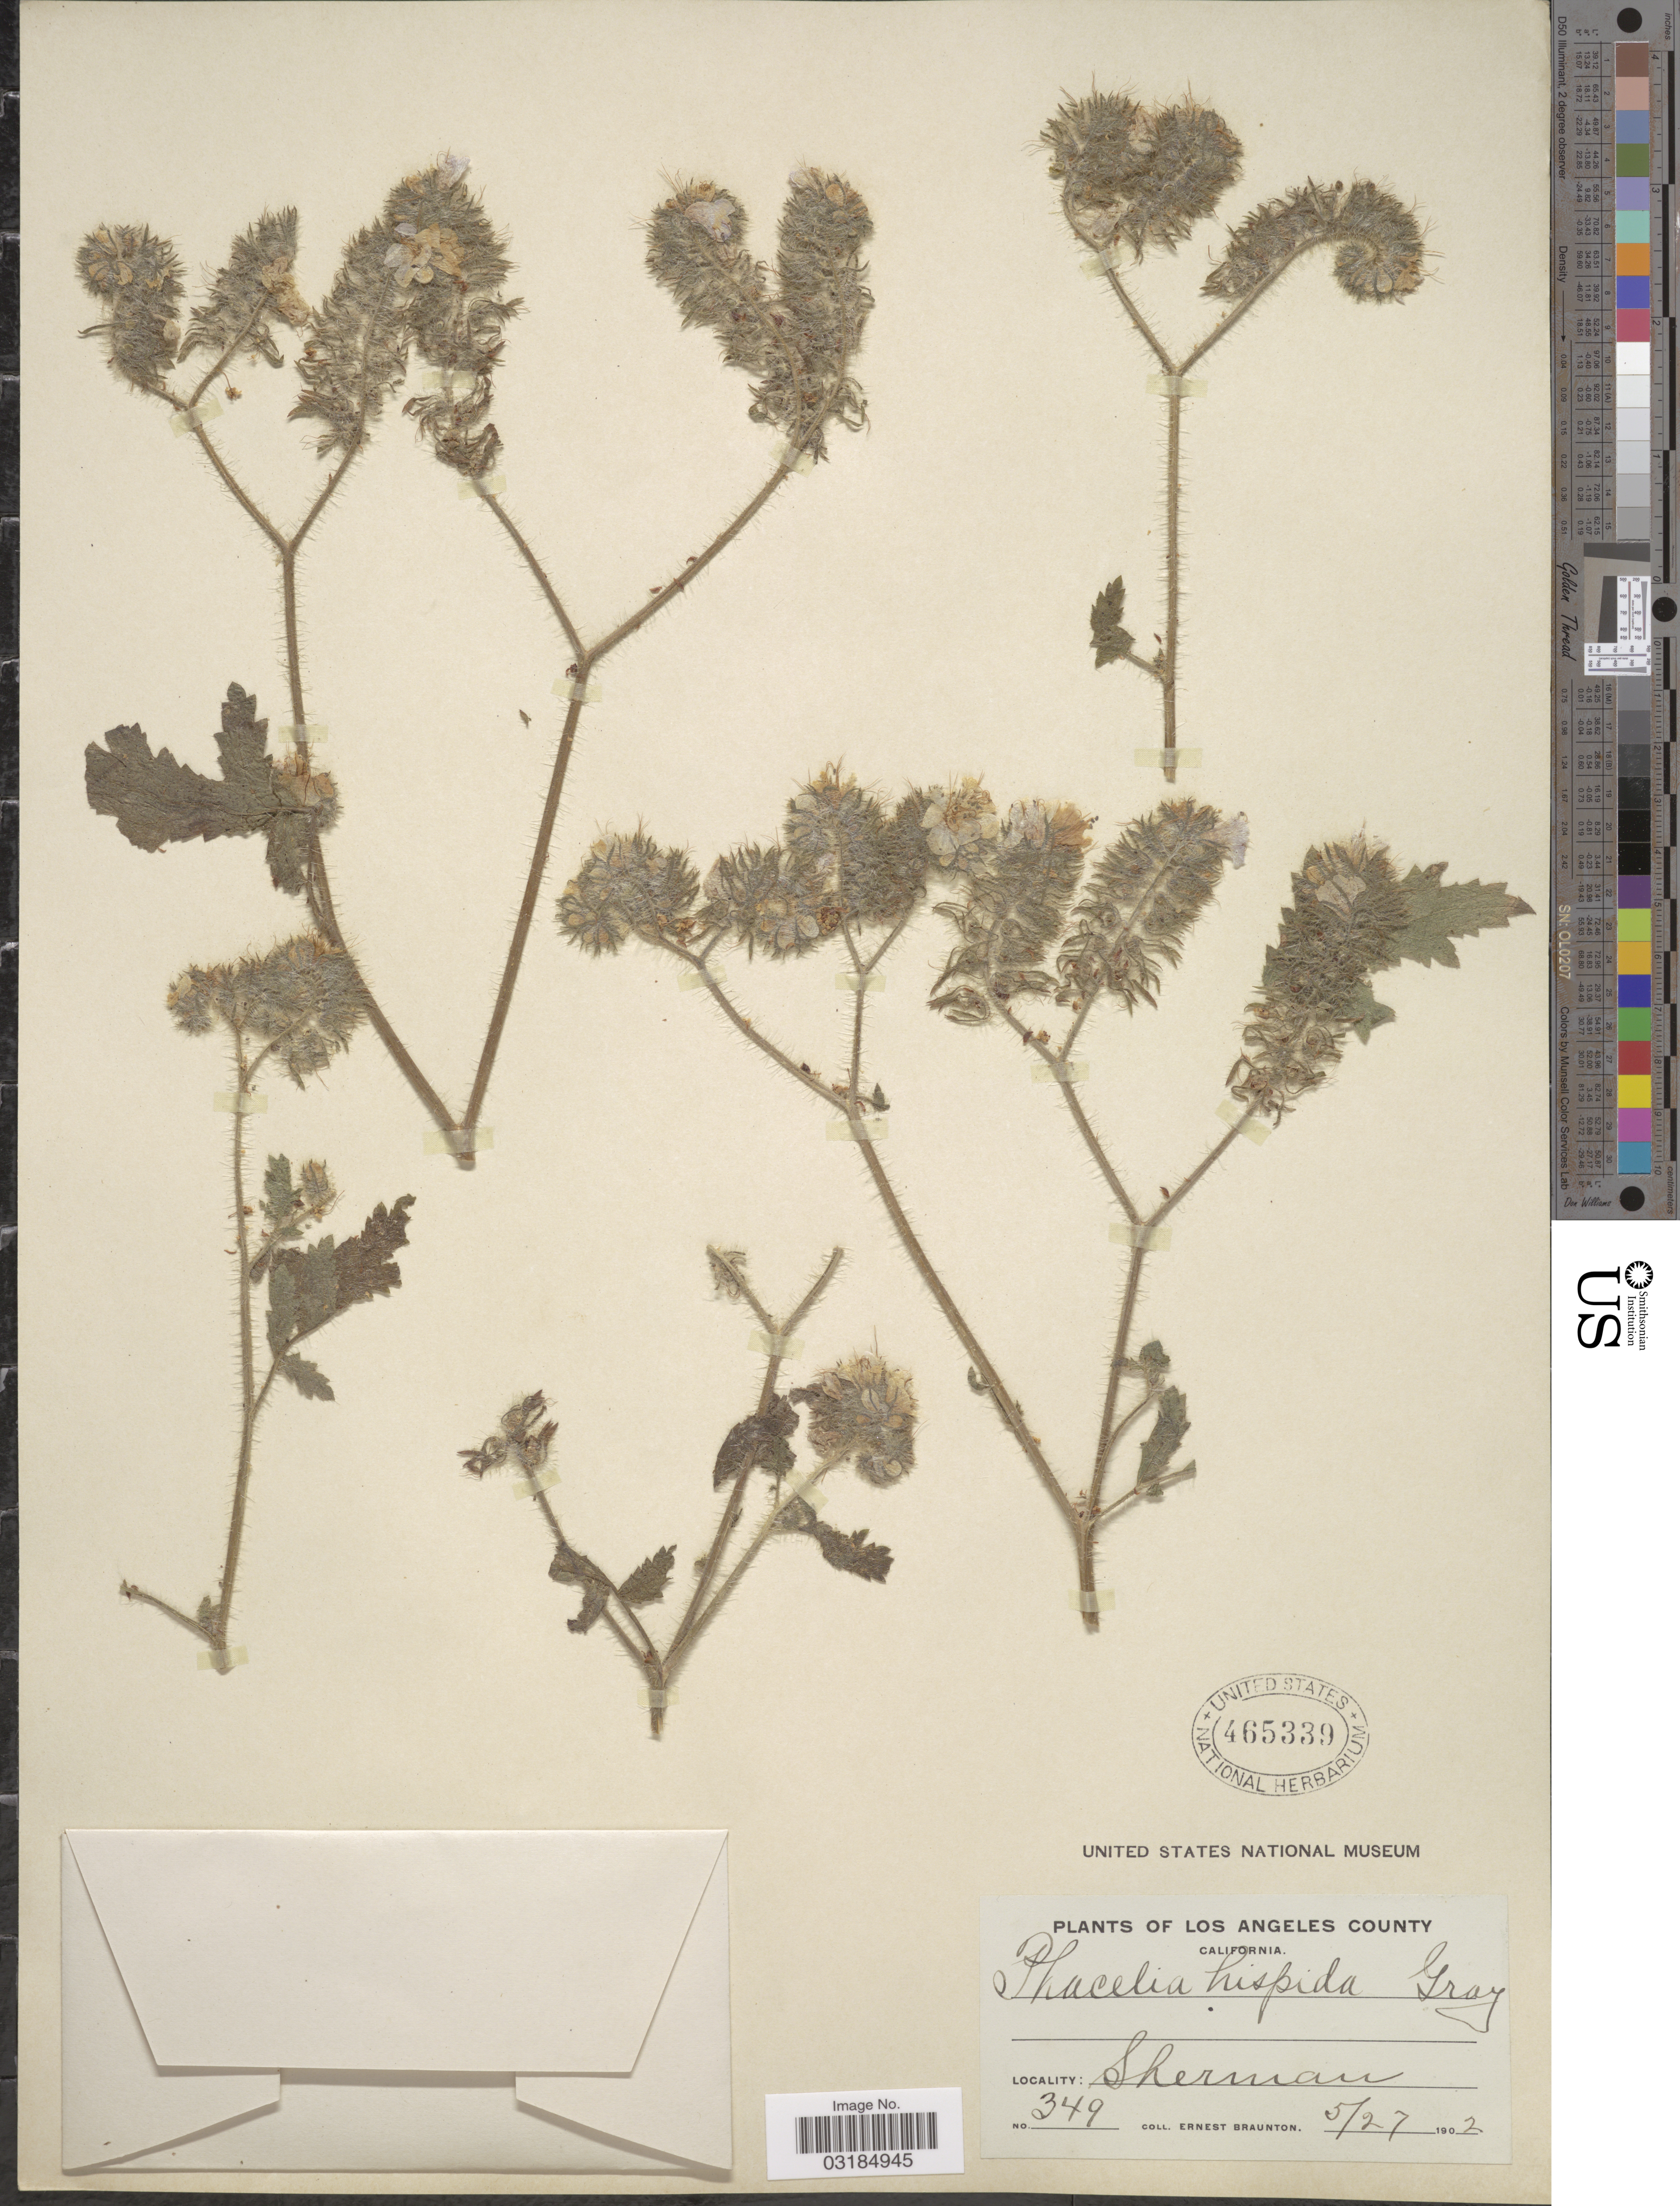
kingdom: Plantae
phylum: Tracheophyta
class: Magnoliopsida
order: Boraginales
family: Hydrophyllaceae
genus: Phacelia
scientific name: Phacelia cicutaria var. hispida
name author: (A. Gray) J.T. Howell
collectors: E. Braunton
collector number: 349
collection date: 1902-05-27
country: United States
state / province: California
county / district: Los Angeles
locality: Los Angeles County. Sherman.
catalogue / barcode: US 465339